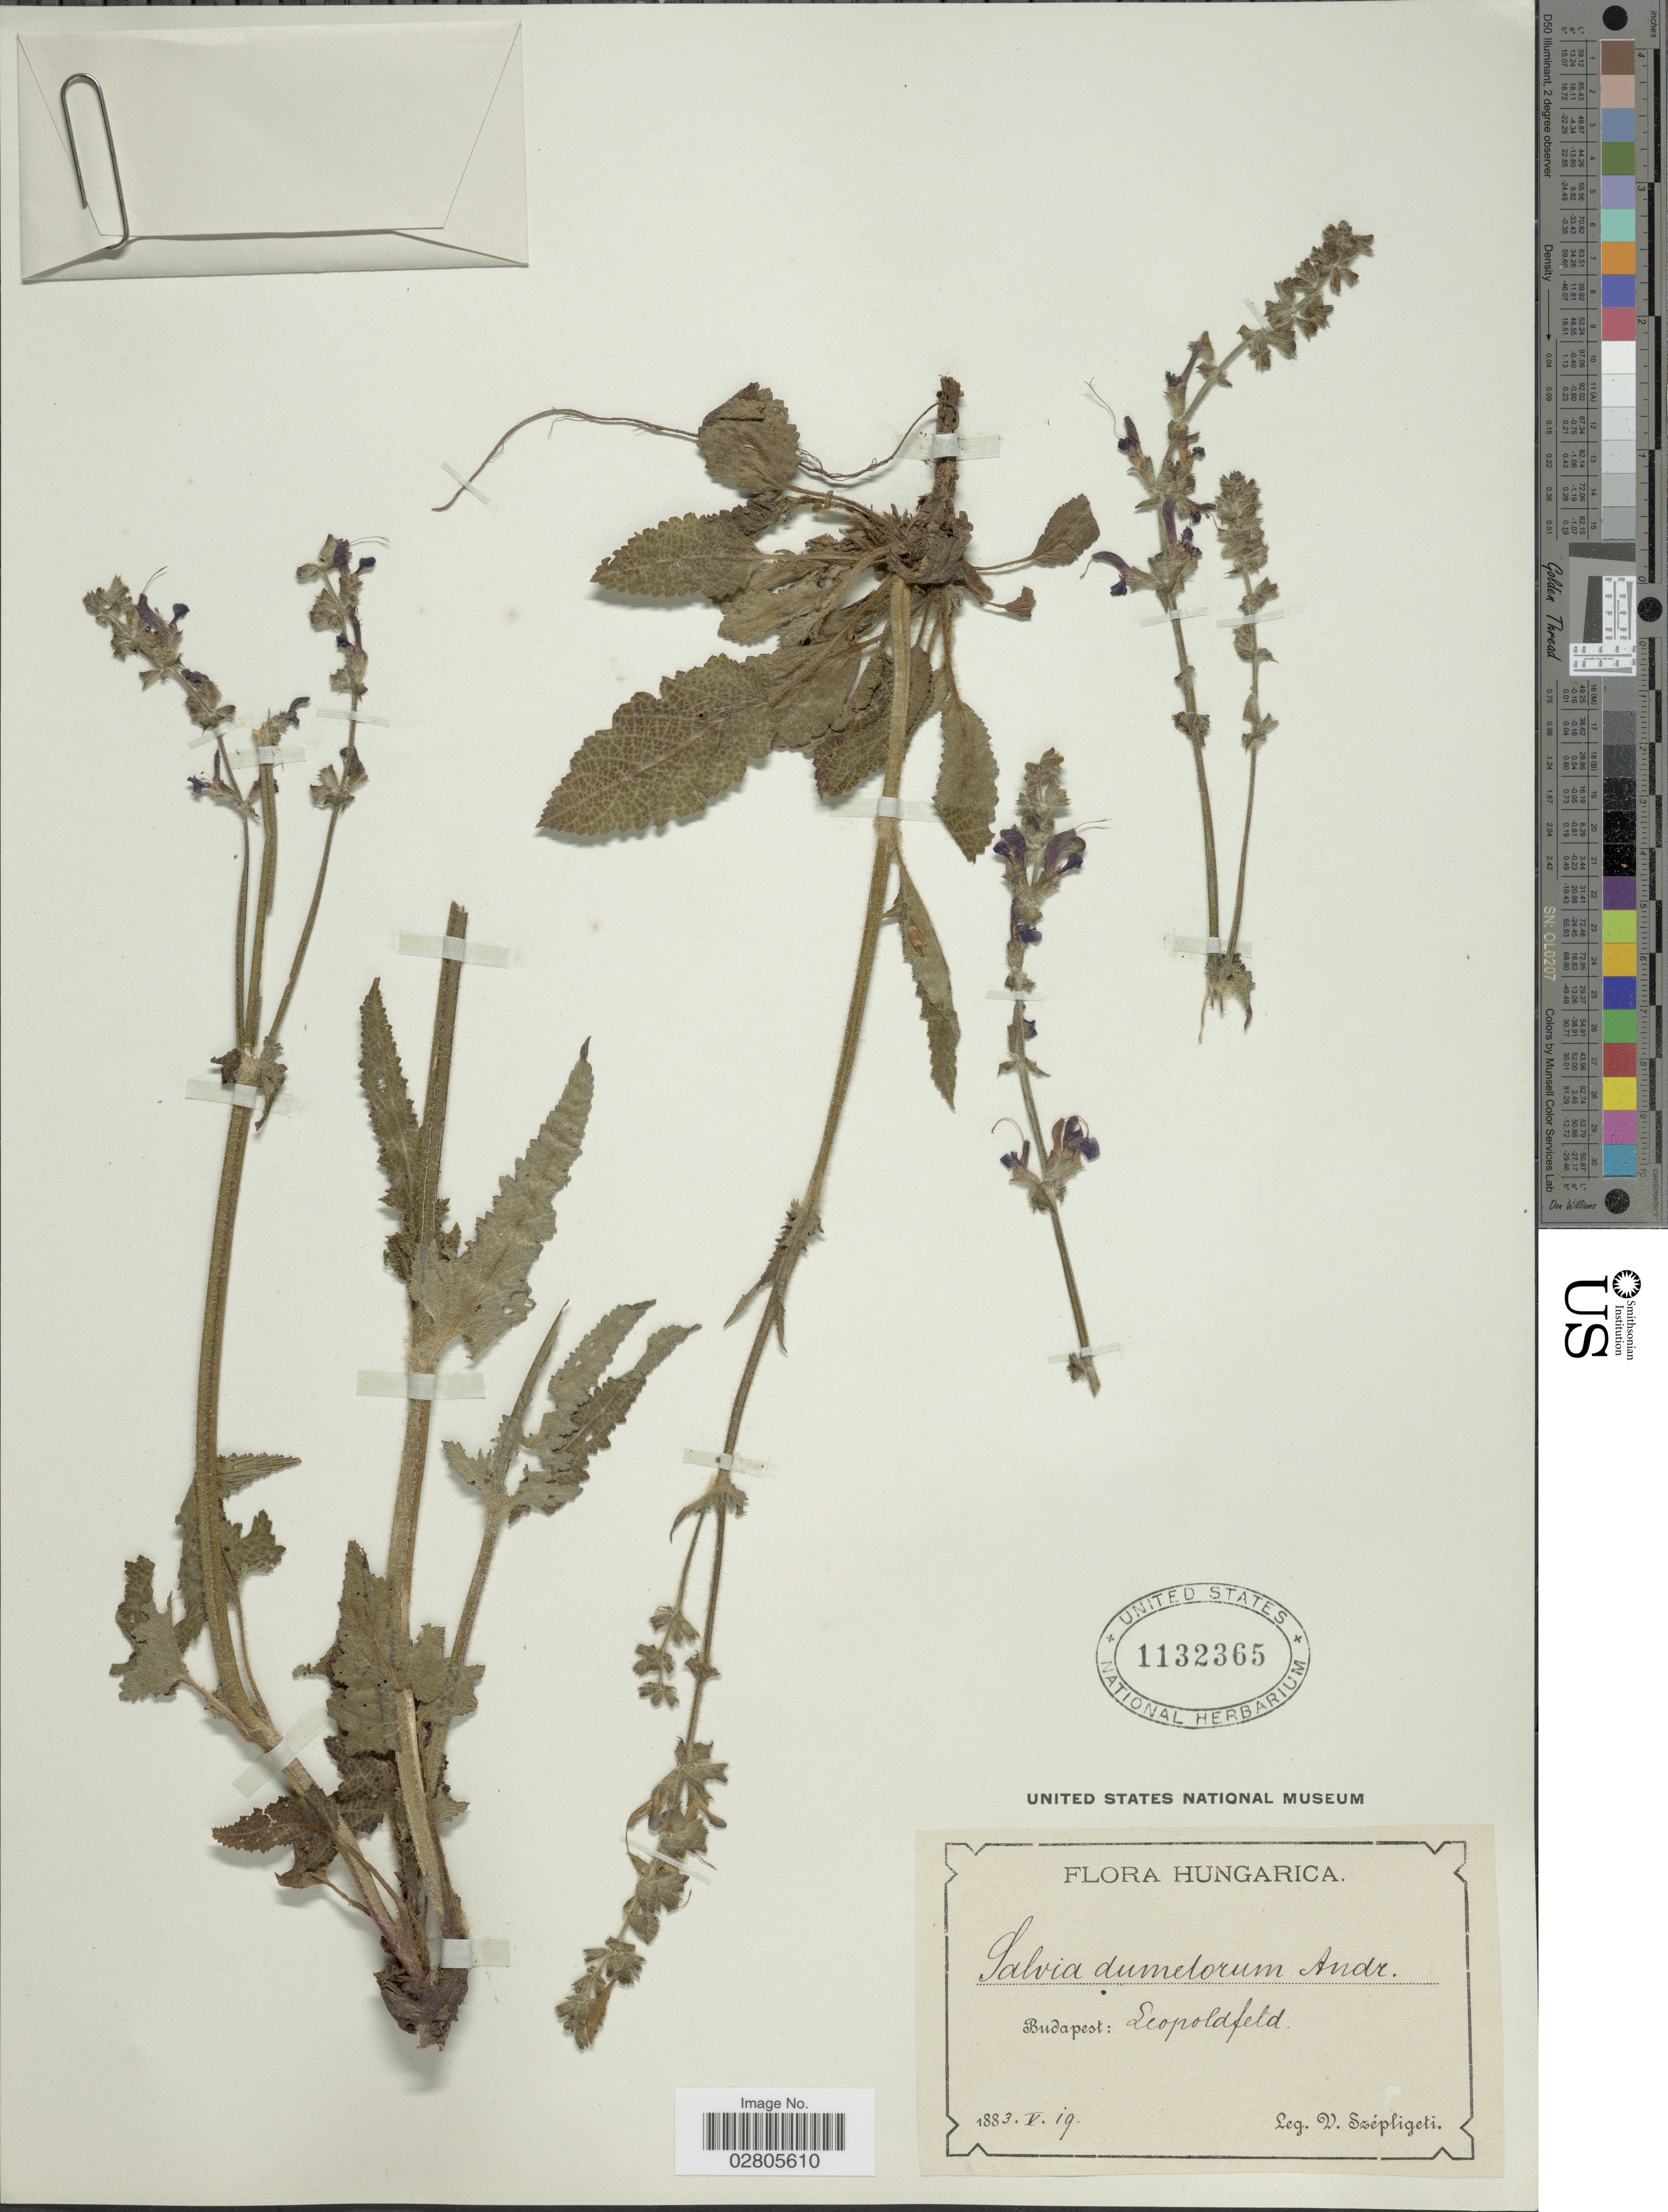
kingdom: Plantae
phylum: Tracheophyta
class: Magnoliopsida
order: Lamiales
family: Lamiaceae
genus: Salvia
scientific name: Salvia dumetorum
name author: Andrz. ex Besser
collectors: W. Szépligeti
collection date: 1883-05-19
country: Hungary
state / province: Budapest, Capital District of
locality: Leopoldfeld.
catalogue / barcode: US 1132365